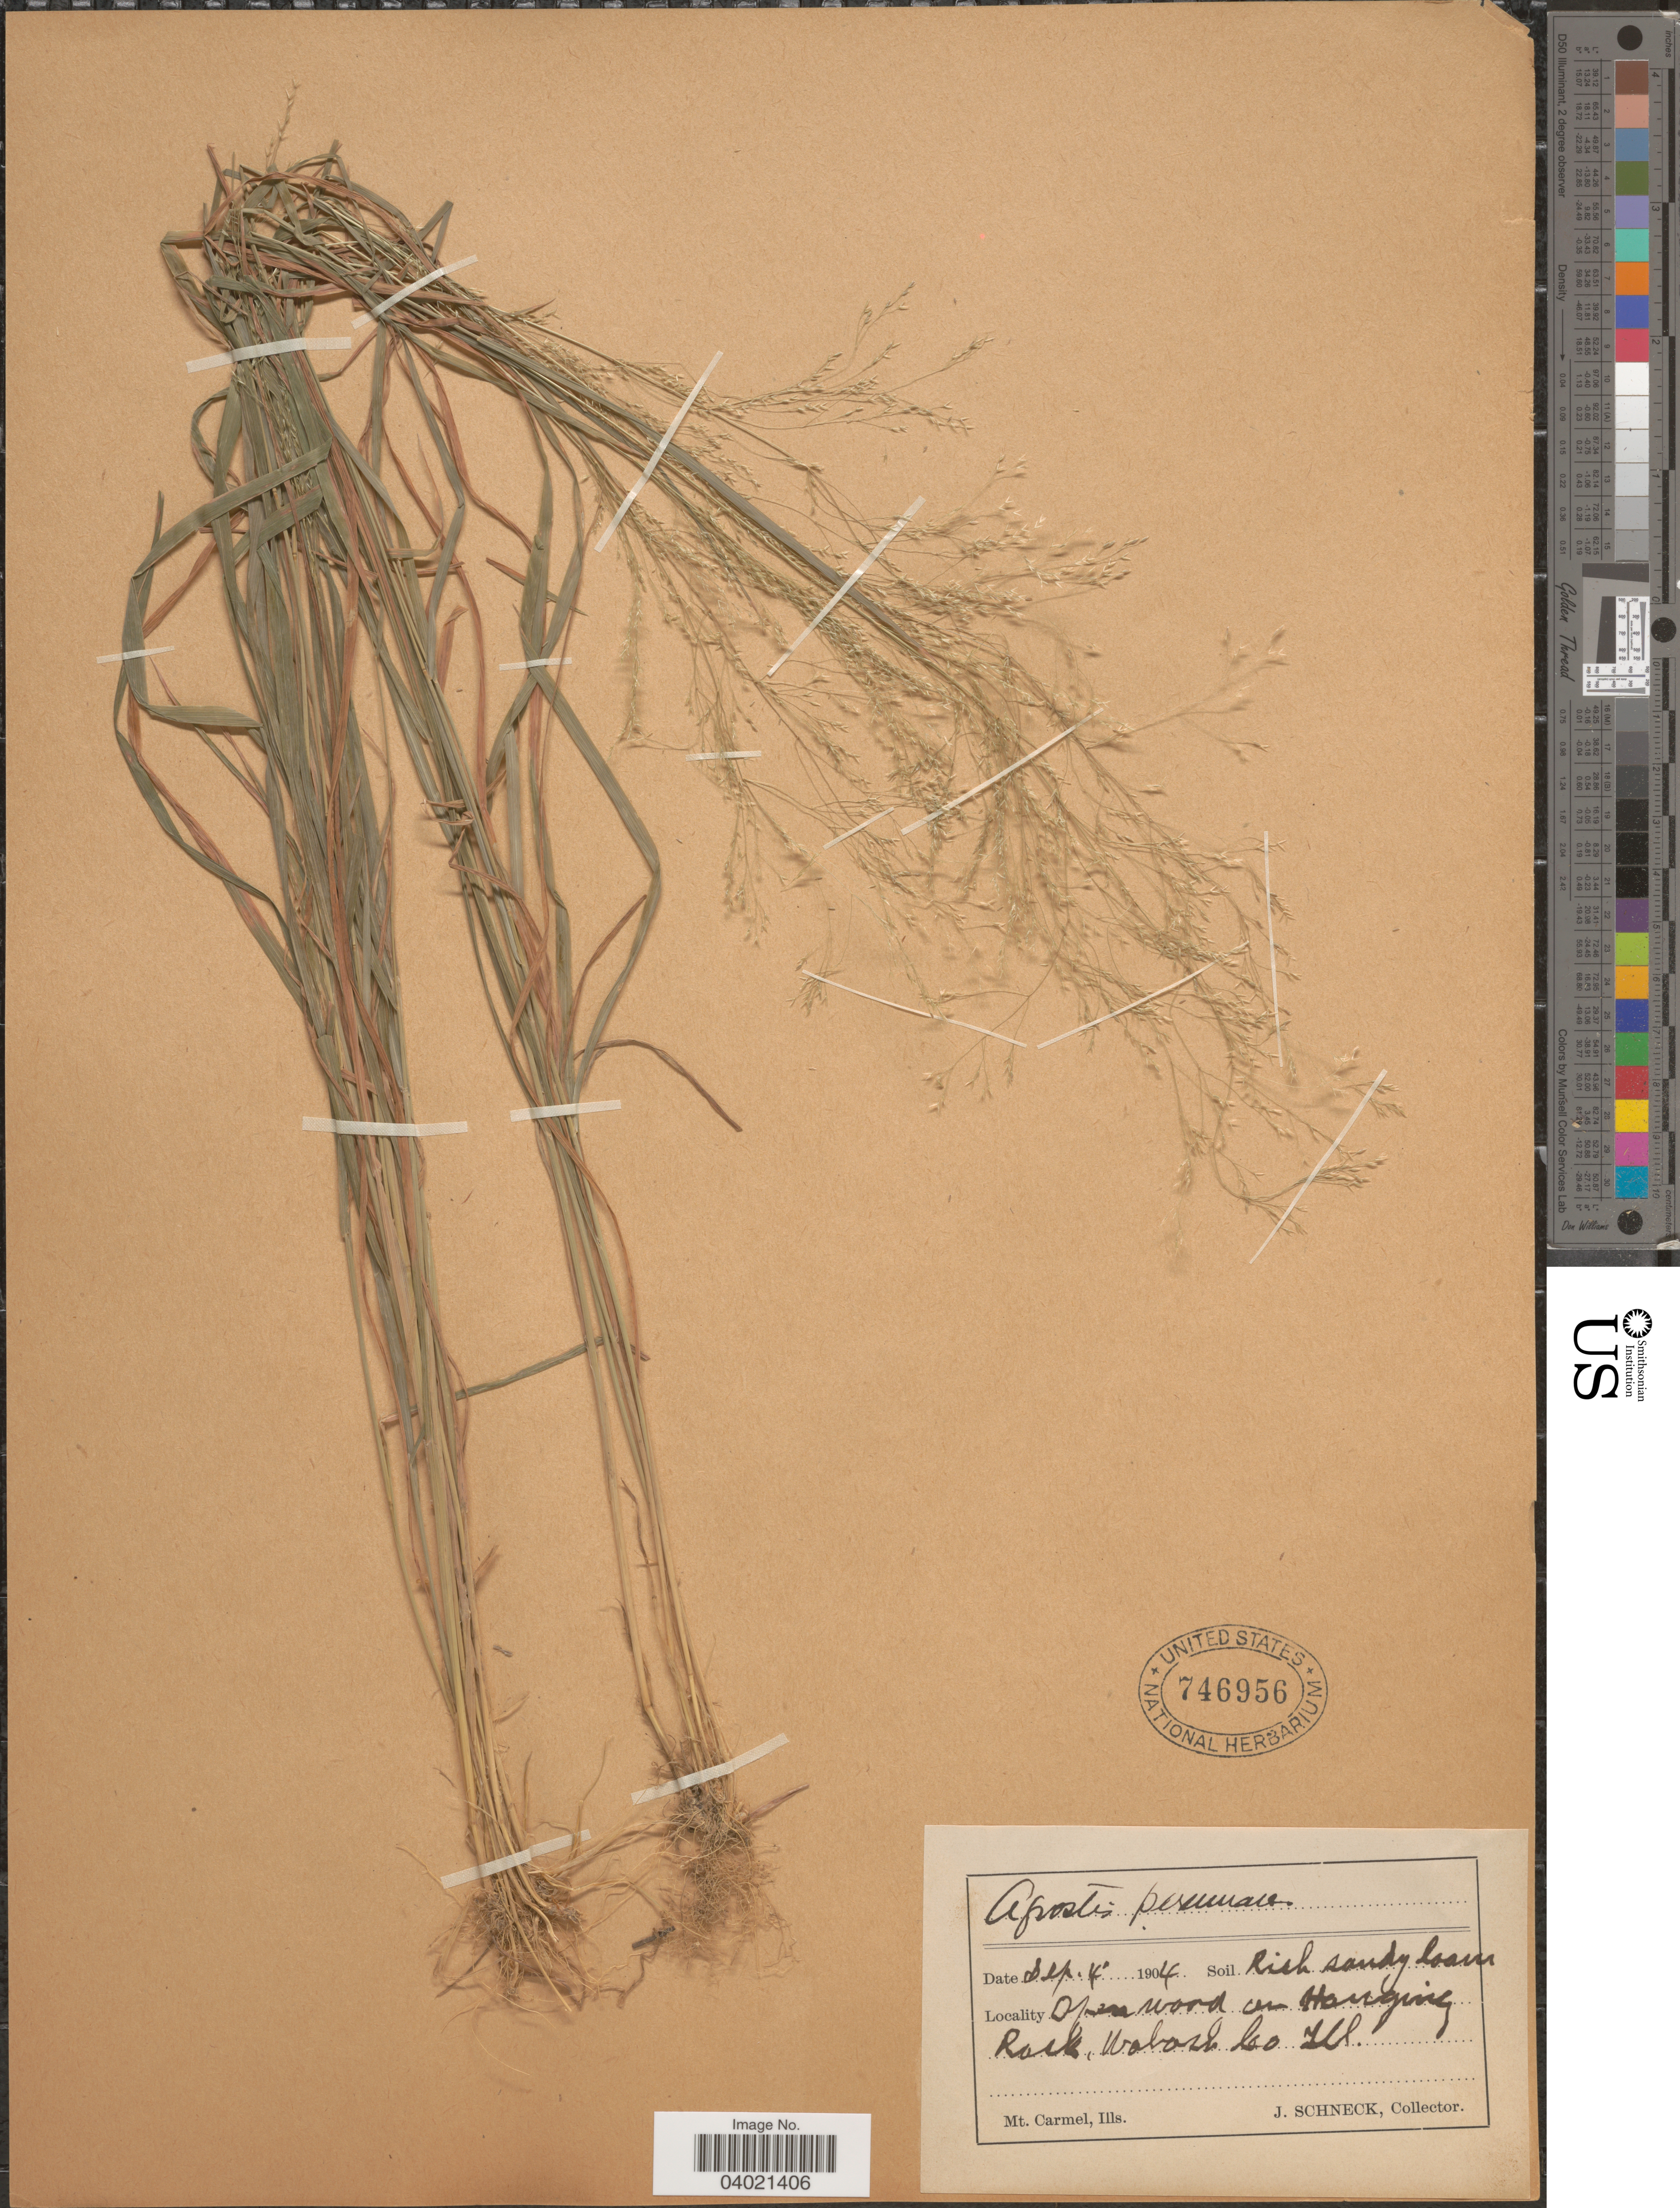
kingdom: Plantae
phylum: Tracheophyta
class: Liliopsida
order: Poales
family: Poaceae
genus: Agrostis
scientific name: Agrostis perennans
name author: (Walter) Tuck.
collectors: J. Schneck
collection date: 1904-09-04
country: United States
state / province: Illinois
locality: Open woods on Hanging Rock, Wabash Co.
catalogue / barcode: US 746956